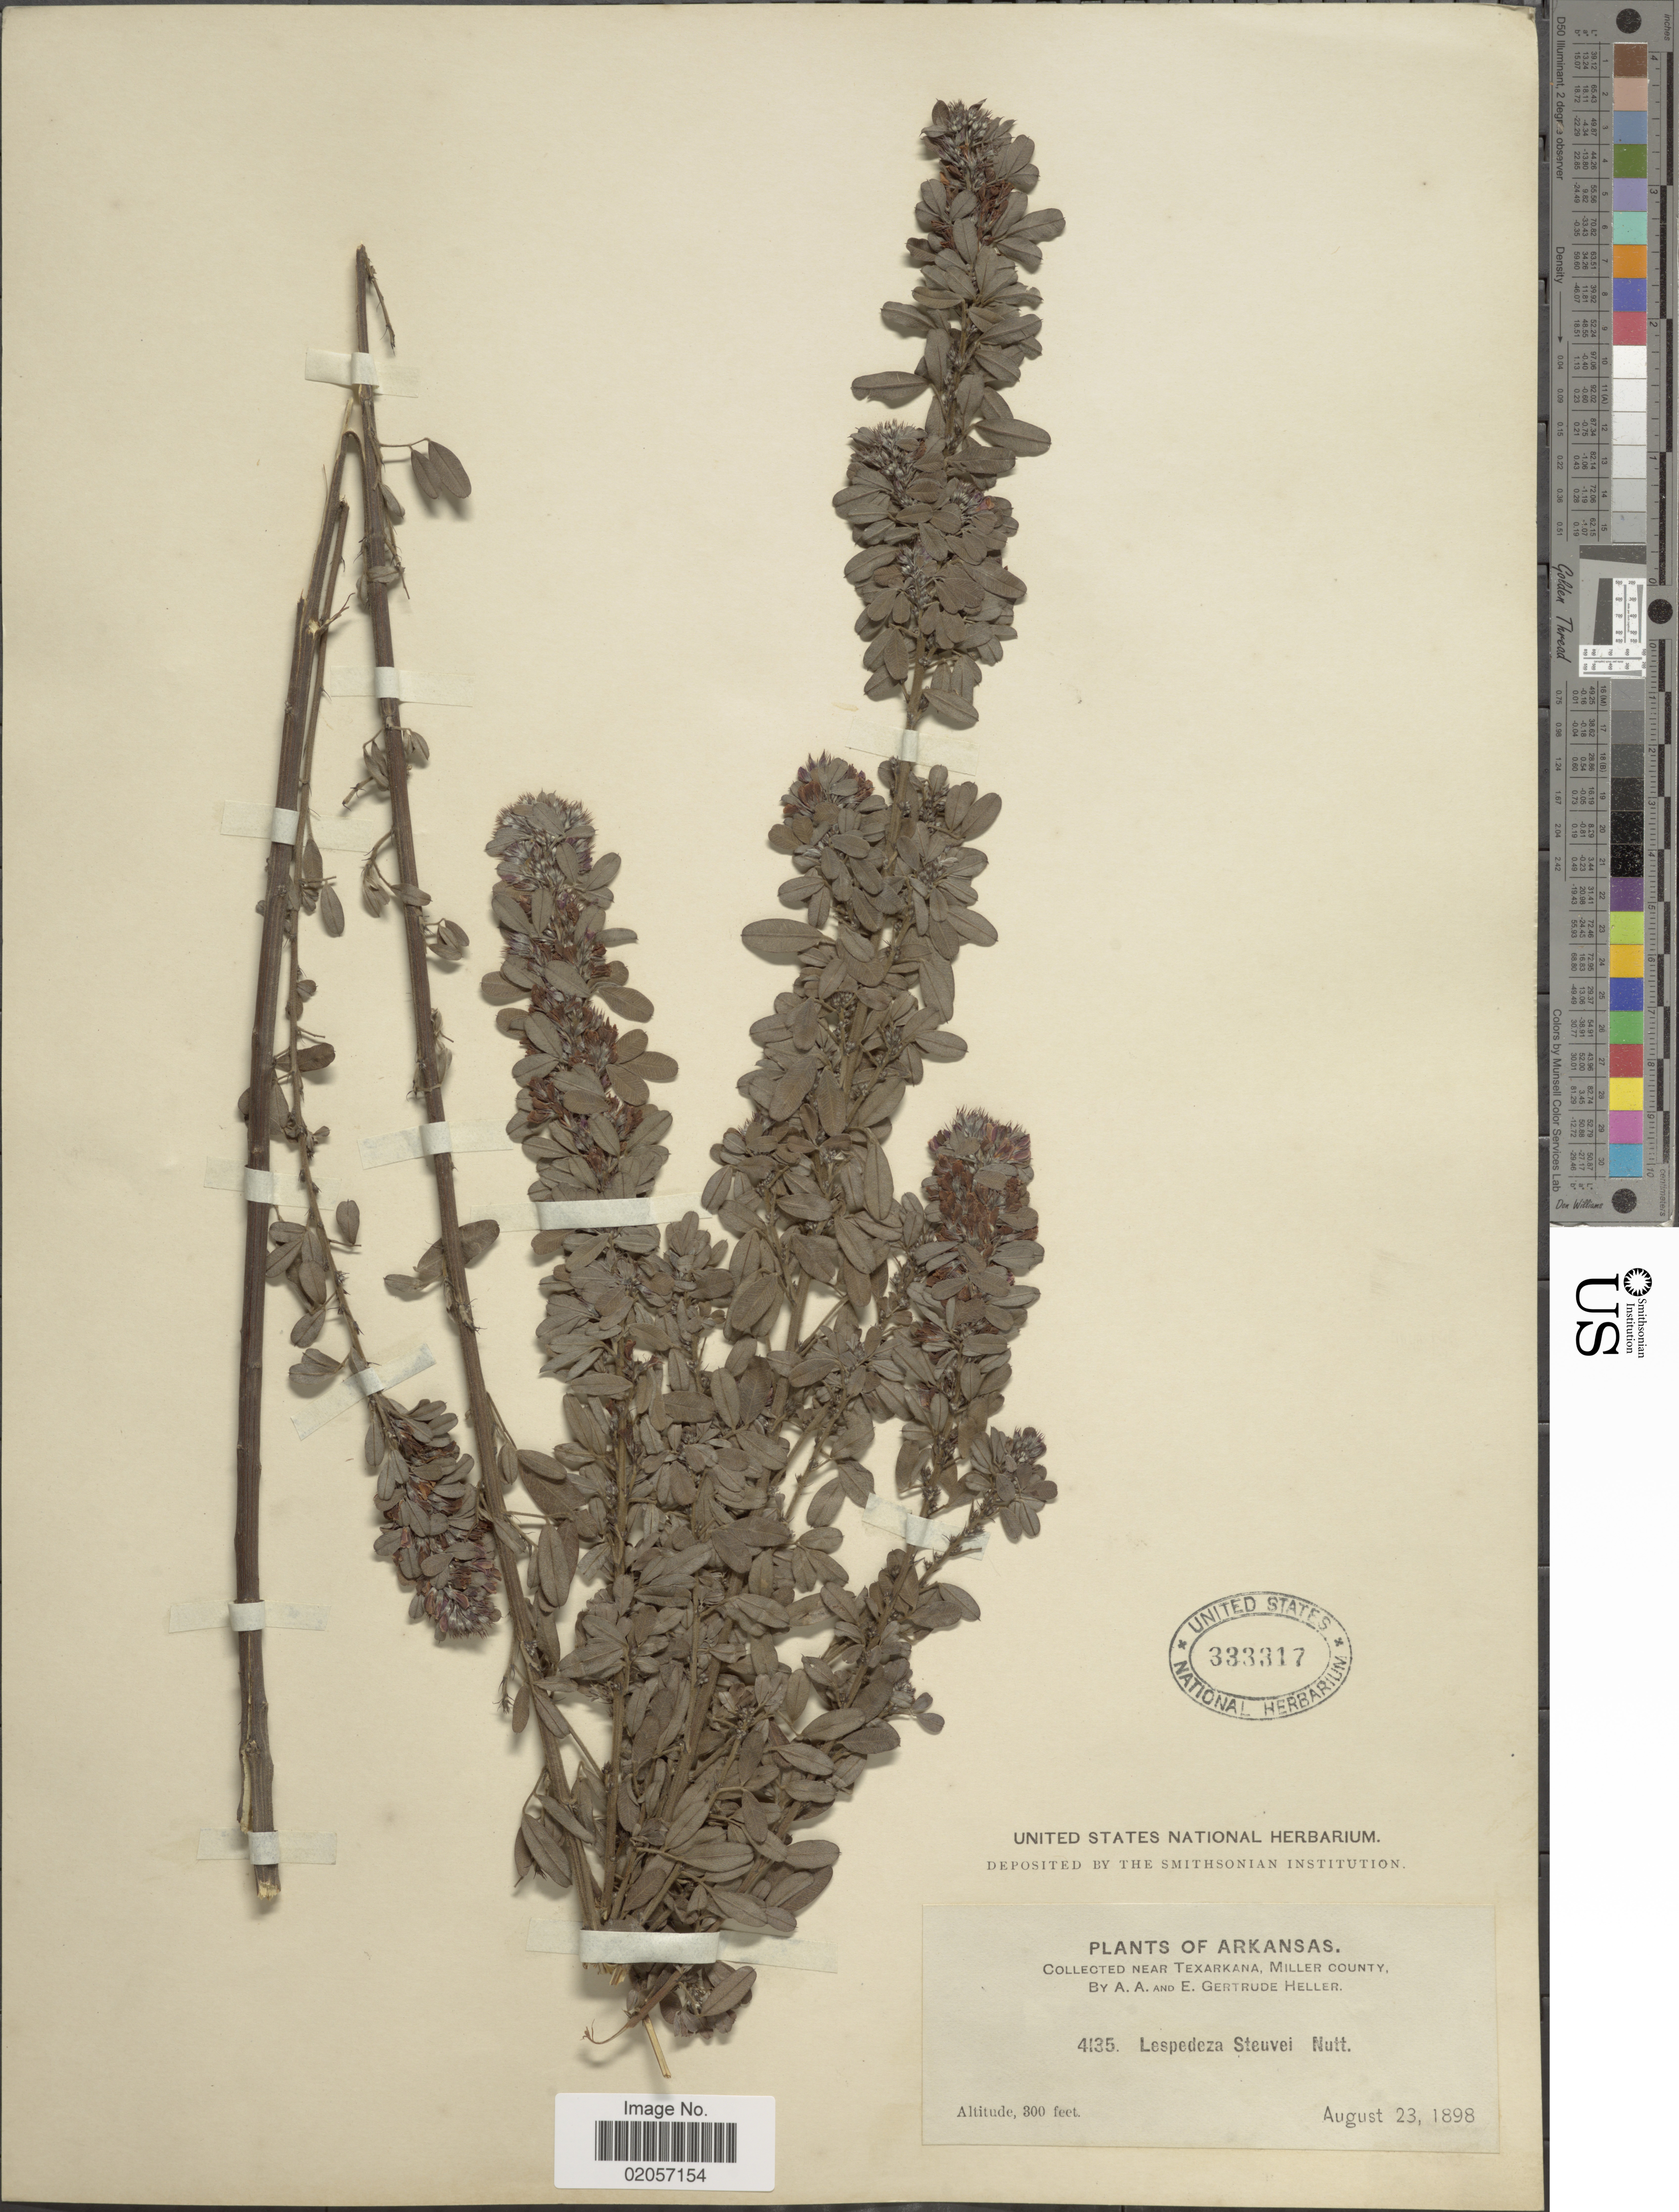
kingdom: Plantae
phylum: Tracheophyta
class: Magnoliopsida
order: Fabales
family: Fabaceae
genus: Lespedeza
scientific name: Lespedeza stuevei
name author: Nutt.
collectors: A. A. Heller & E. G. Heller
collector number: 4135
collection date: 1898-08-23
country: United States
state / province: Arkansas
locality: Near Texarkana, Miller County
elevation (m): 91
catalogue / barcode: US 333317